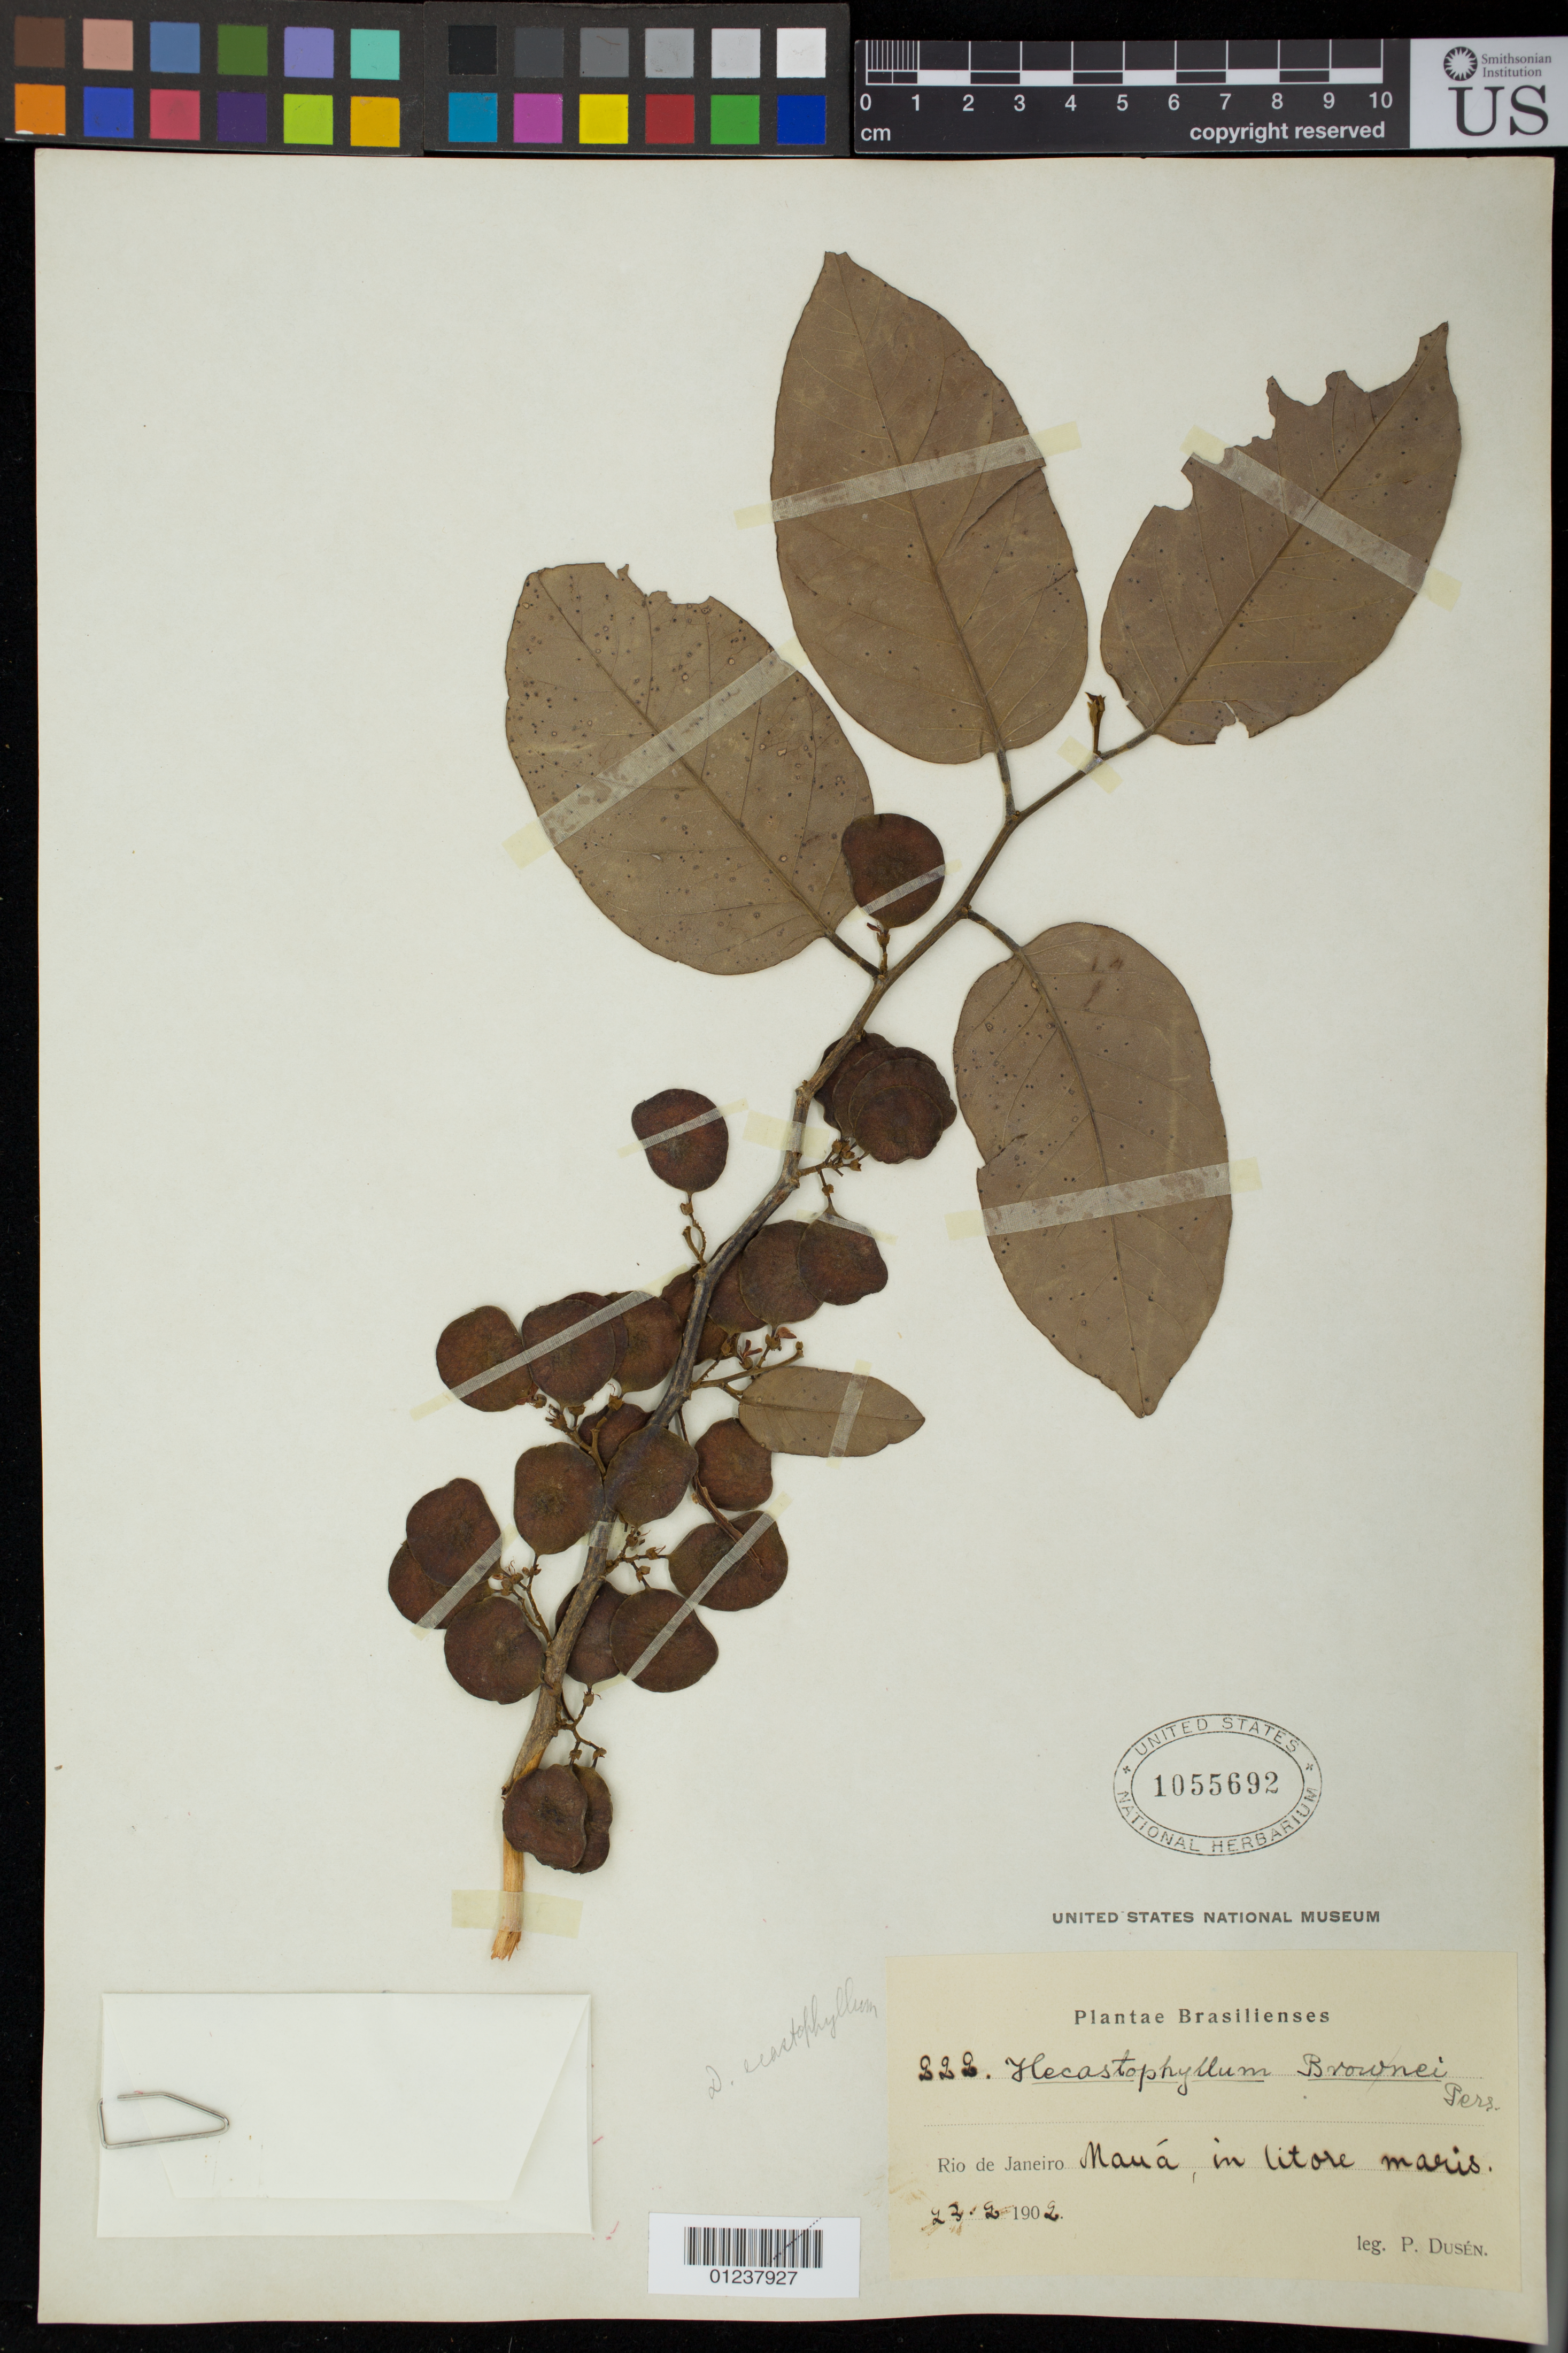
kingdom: Plantae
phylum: Tracheophyta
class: Magnoliopsida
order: Fabales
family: Fabaceae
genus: Dalbergia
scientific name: Dalbergia ecastaphyllum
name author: (L.) Taub.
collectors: P. Dusén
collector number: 222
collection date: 1902-02-23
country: Brazil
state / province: Rio de Janeiro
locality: Maua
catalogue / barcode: US 1055692